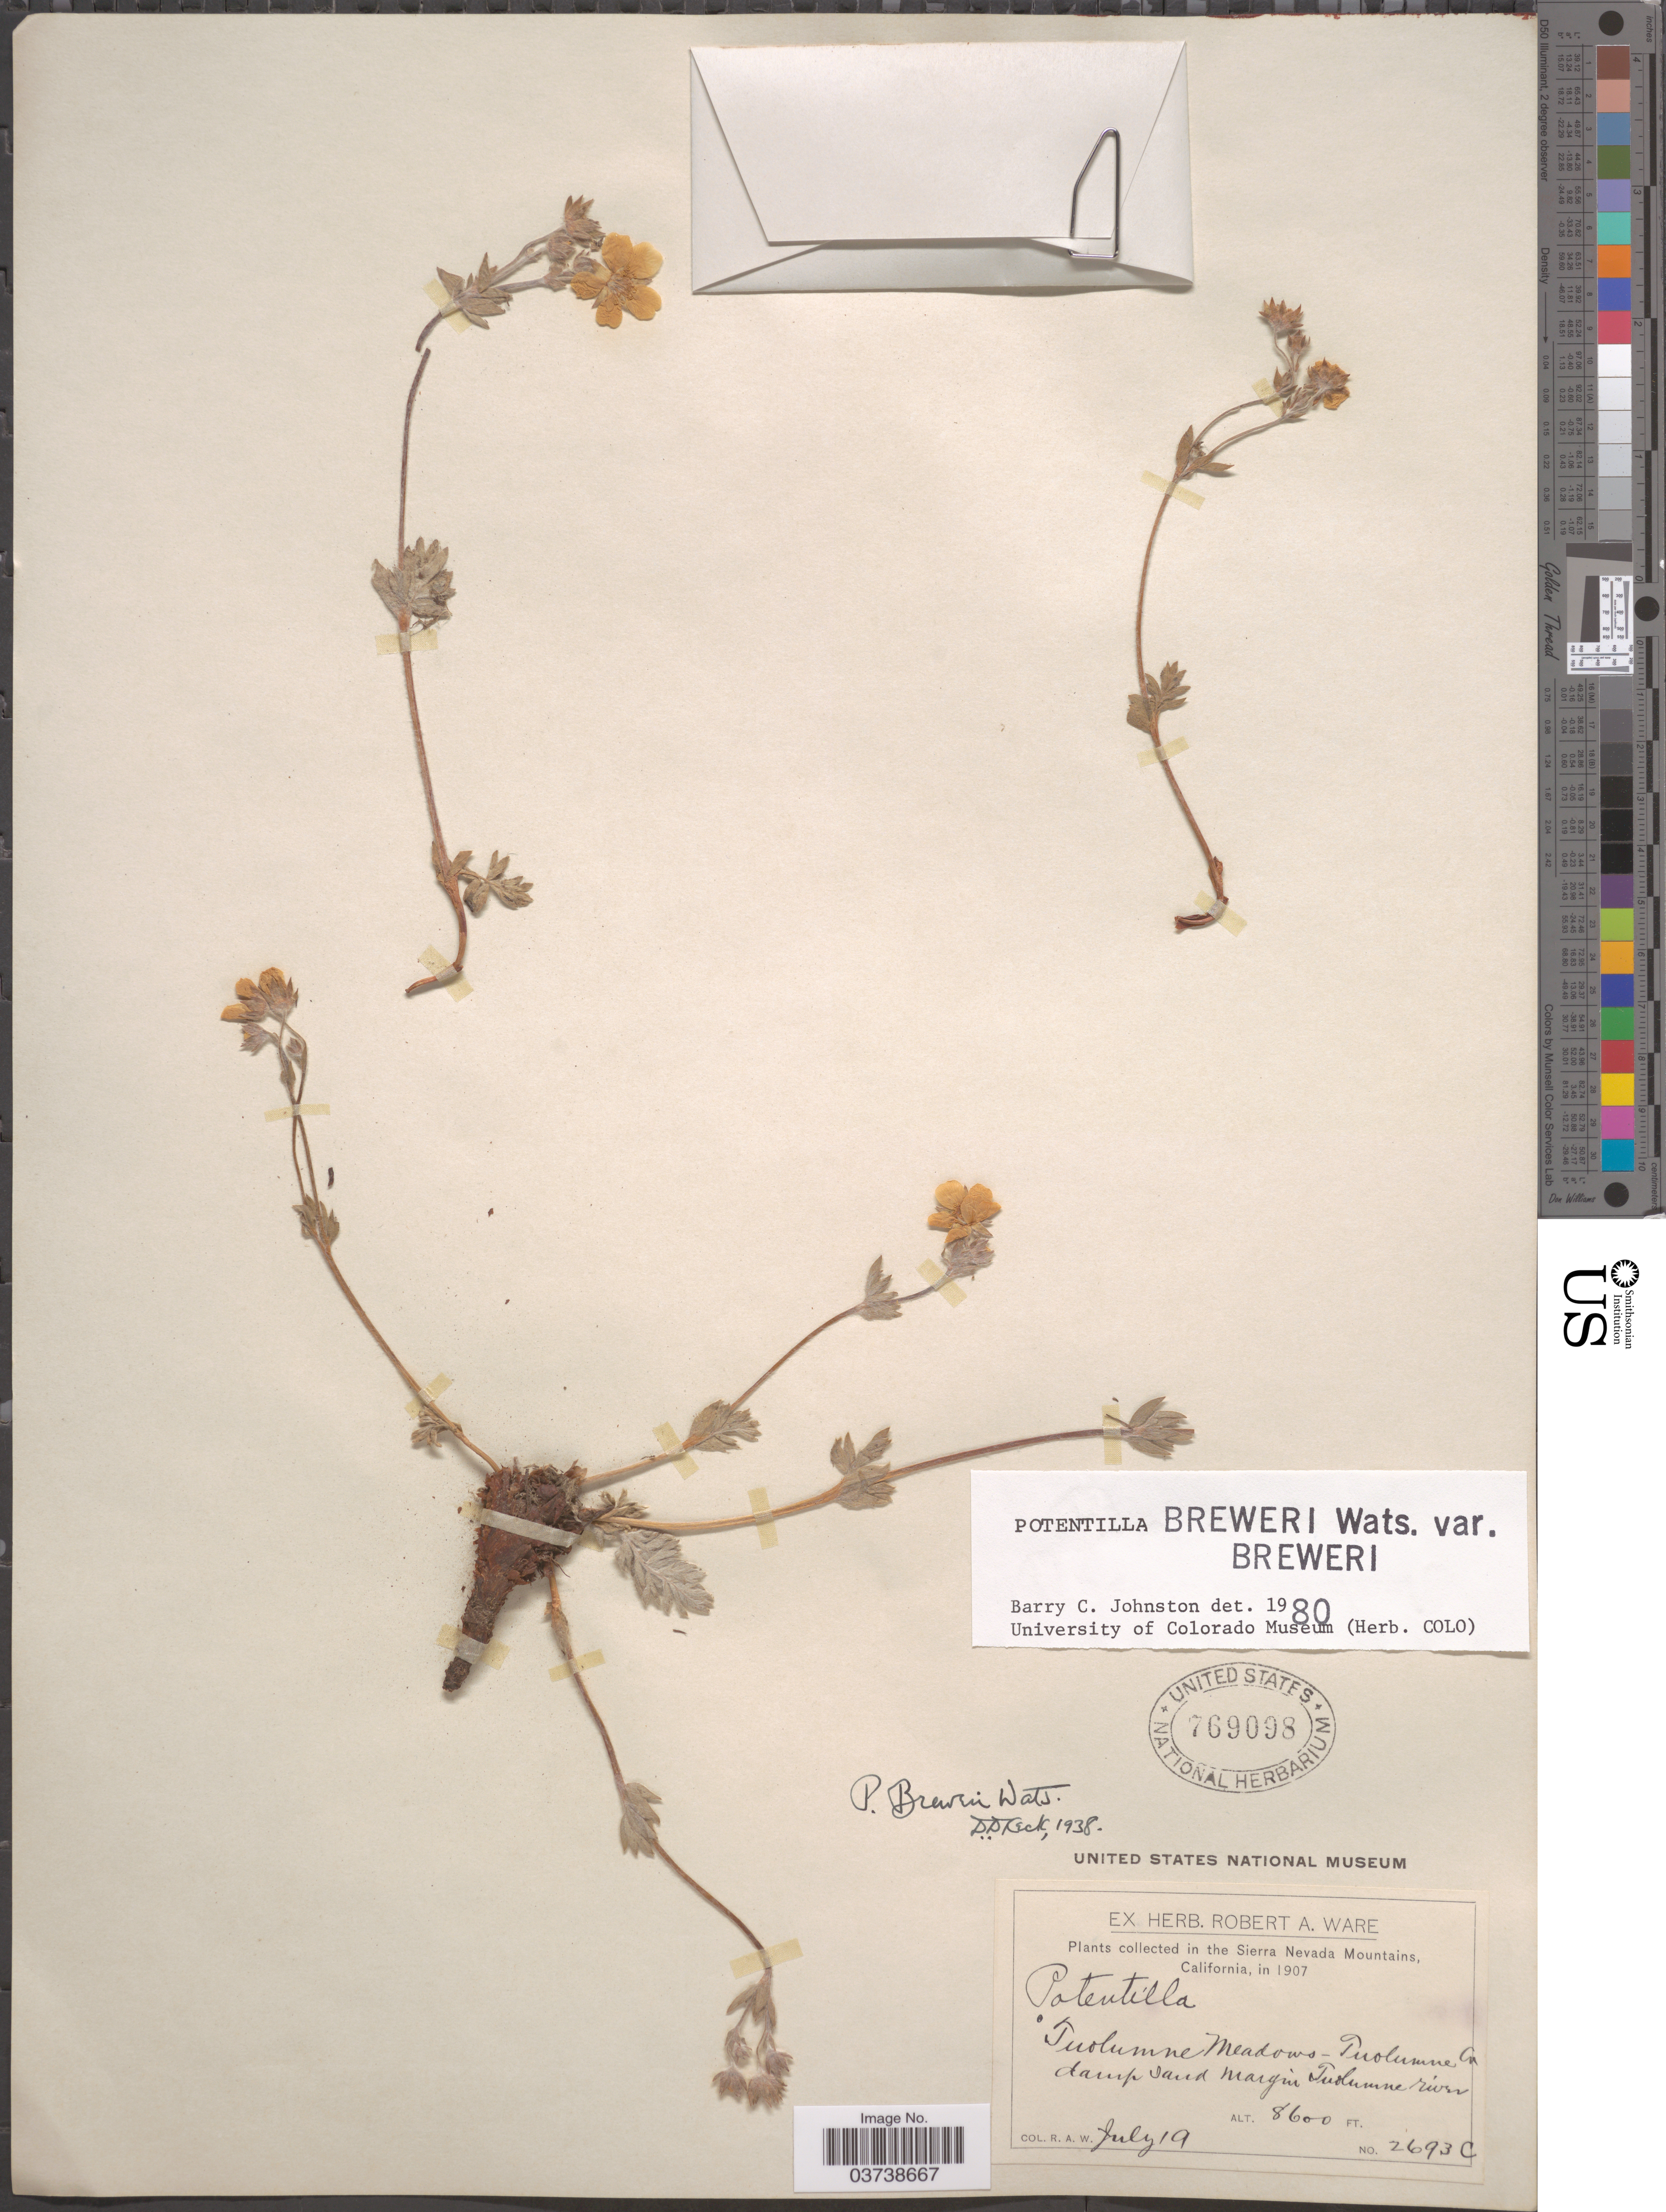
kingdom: Plantae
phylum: Tracheophyta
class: Magnoliopsida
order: Rosales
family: Rosaceae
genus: Potentilla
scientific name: Potentilla breweri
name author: S. Watson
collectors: R. Ware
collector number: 2693C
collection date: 1907-07-19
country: United States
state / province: California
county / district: Tuolumne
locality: The Sierra Nevada Mountains. Tuolumne Meadows- Tuolumne Co. Damp sand margin Tuolumne river.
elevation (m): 2621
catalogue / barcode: US 769098